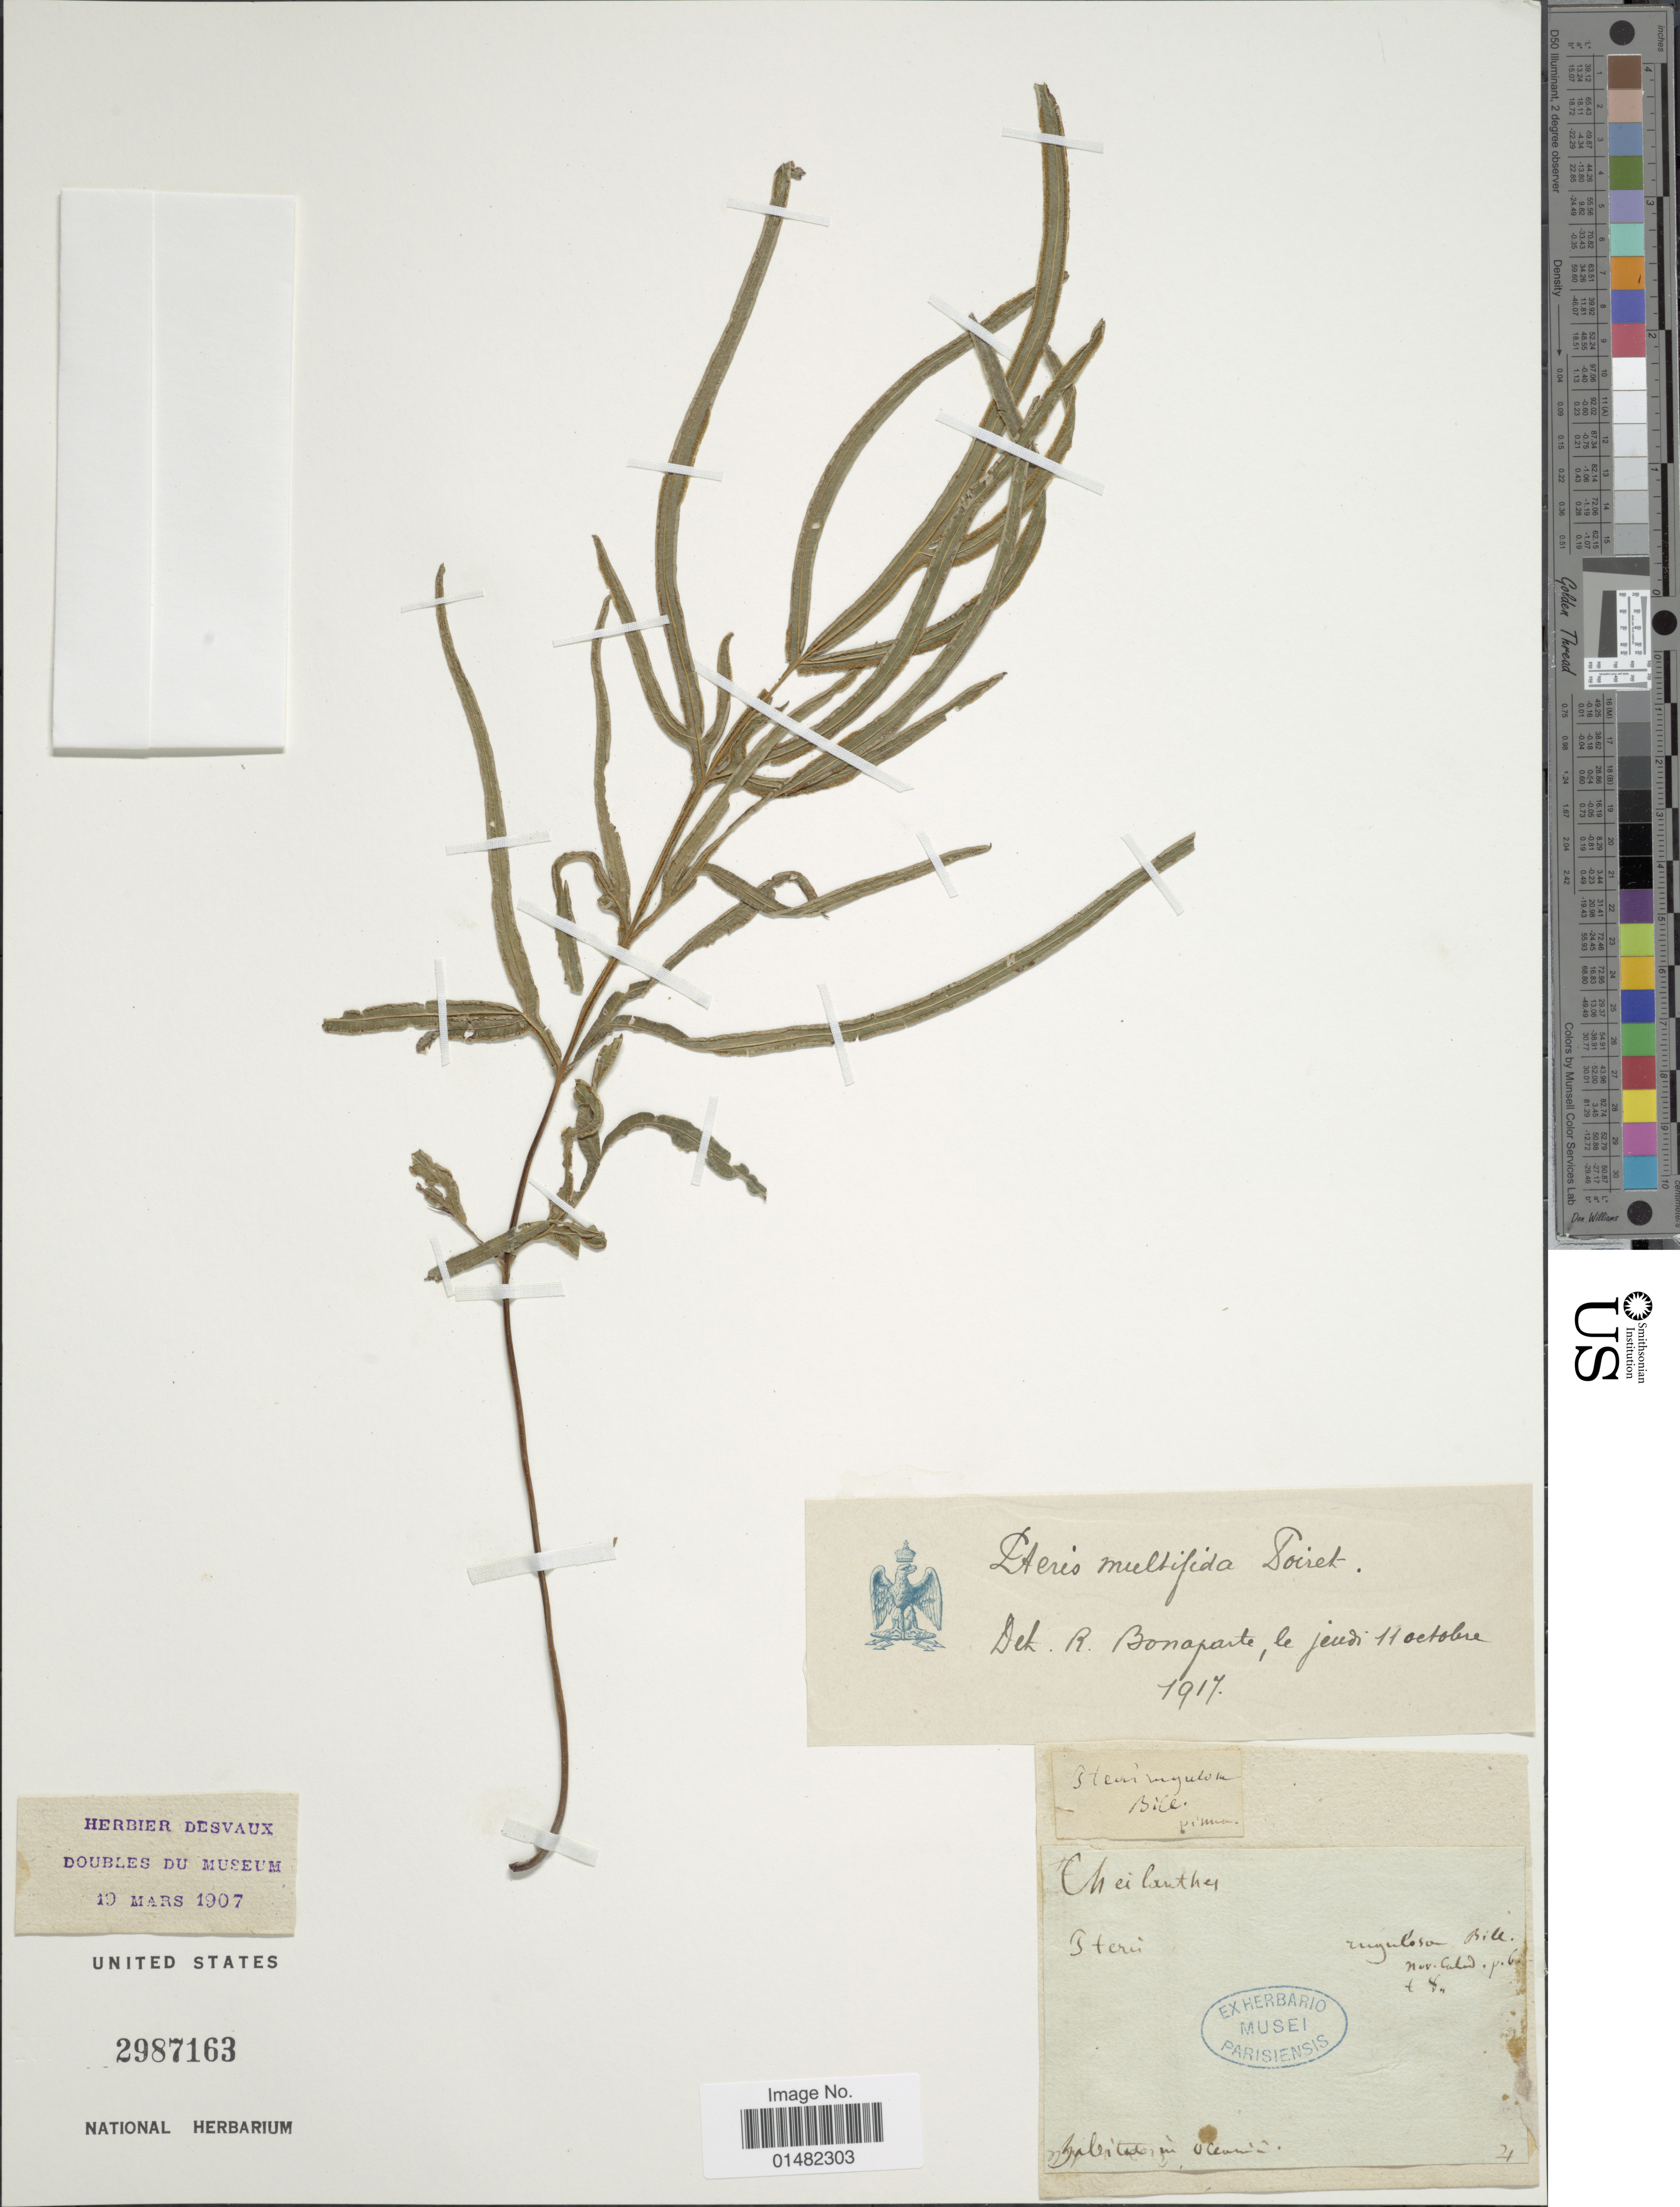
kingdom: Plantae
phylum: Tracheophyta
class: Polypodiopsida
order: Polypodiales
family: Pteridaceae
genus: Pteris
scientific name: Pteris multifida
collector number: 4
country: New Caledonia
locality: Habitat in Oceania. Nov. Caled.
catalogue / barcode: US 2987163